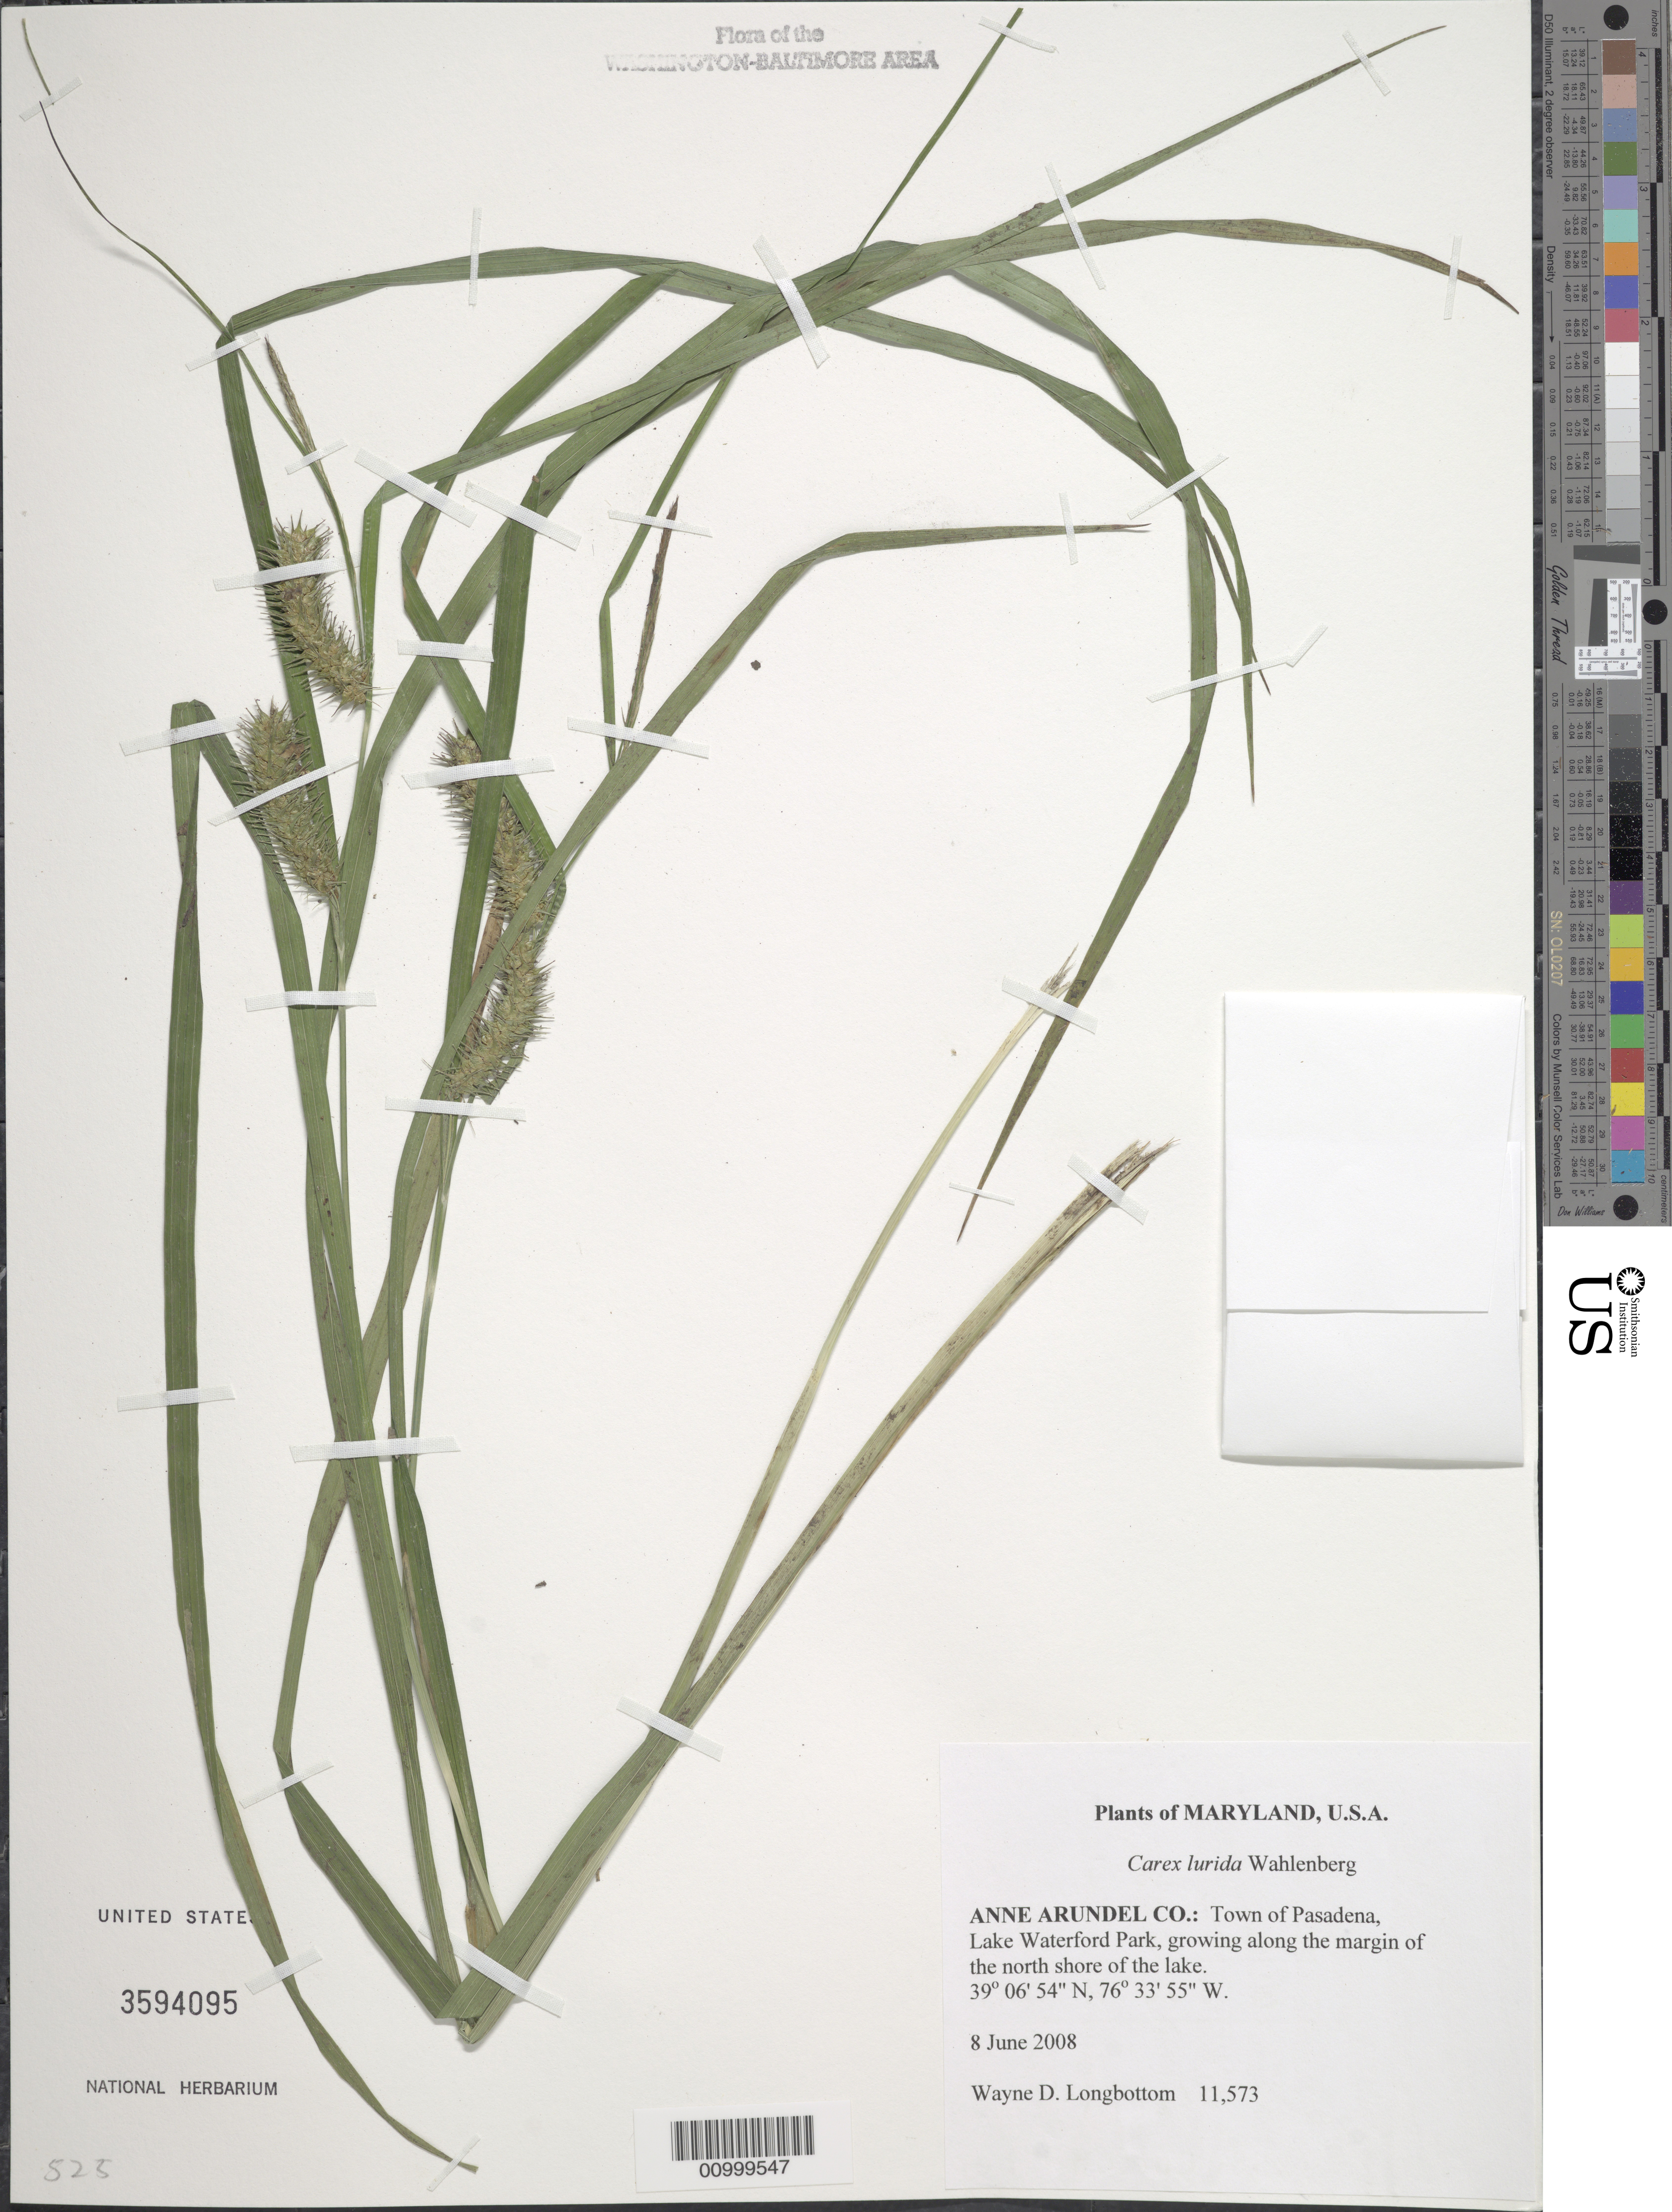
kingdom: Plantae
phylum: Tracheophyta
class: Liliopsida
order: Poales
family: Cyperaceae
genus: Carex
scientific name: Carex lurida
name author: Wahlenb.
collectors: W. D. Longbottom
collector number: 11573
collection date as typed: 8 June 2008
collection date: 2008-06-08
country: United States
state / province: Maryland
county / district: Anne Arundel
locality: Town of Pasadena, Lake Waterford Park, at the north shore of the lake.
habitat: growing along the margin of the north shore of the lake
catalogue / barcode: US 3594095